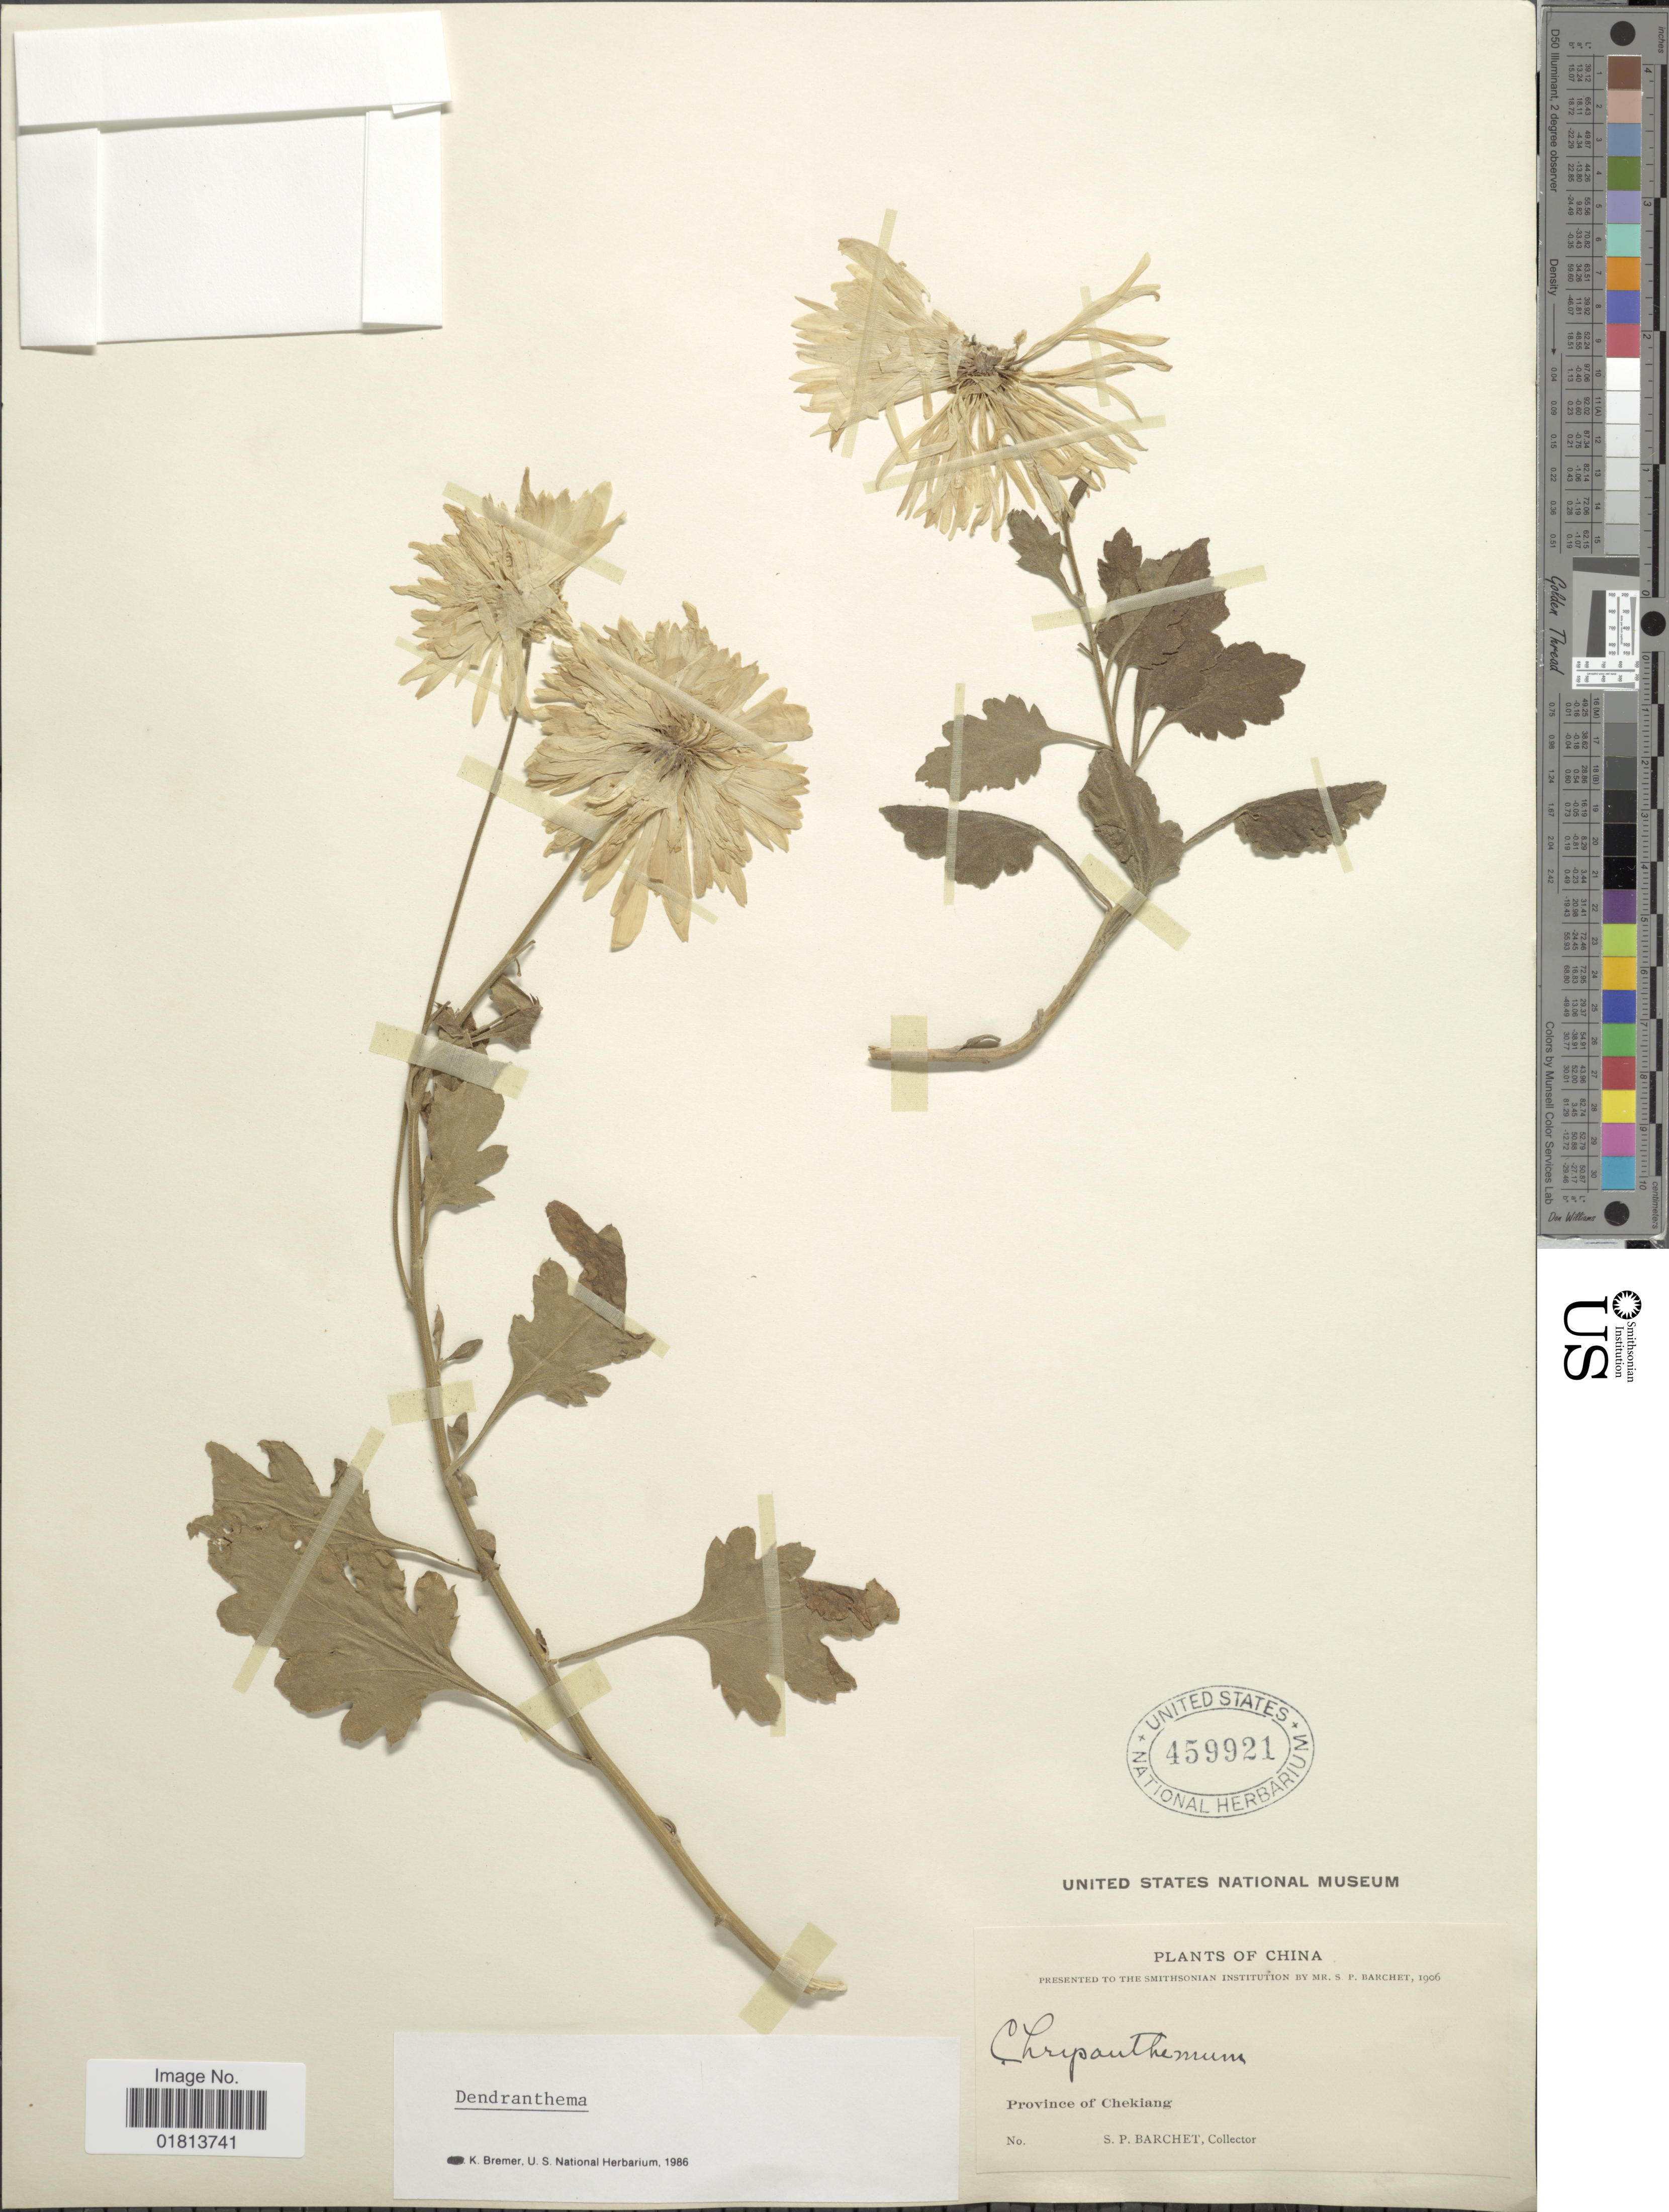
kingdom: Plantae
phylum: Tracheophyta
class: Magnoliopsida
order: Asterales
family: Asteraceae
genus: Dendranthema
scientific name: Dendranthema indicum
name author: (L.) Des Moul.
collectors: S. P. Barchet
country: China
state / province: Zhejiang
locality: Province of Chekiang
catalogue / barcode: US 459921